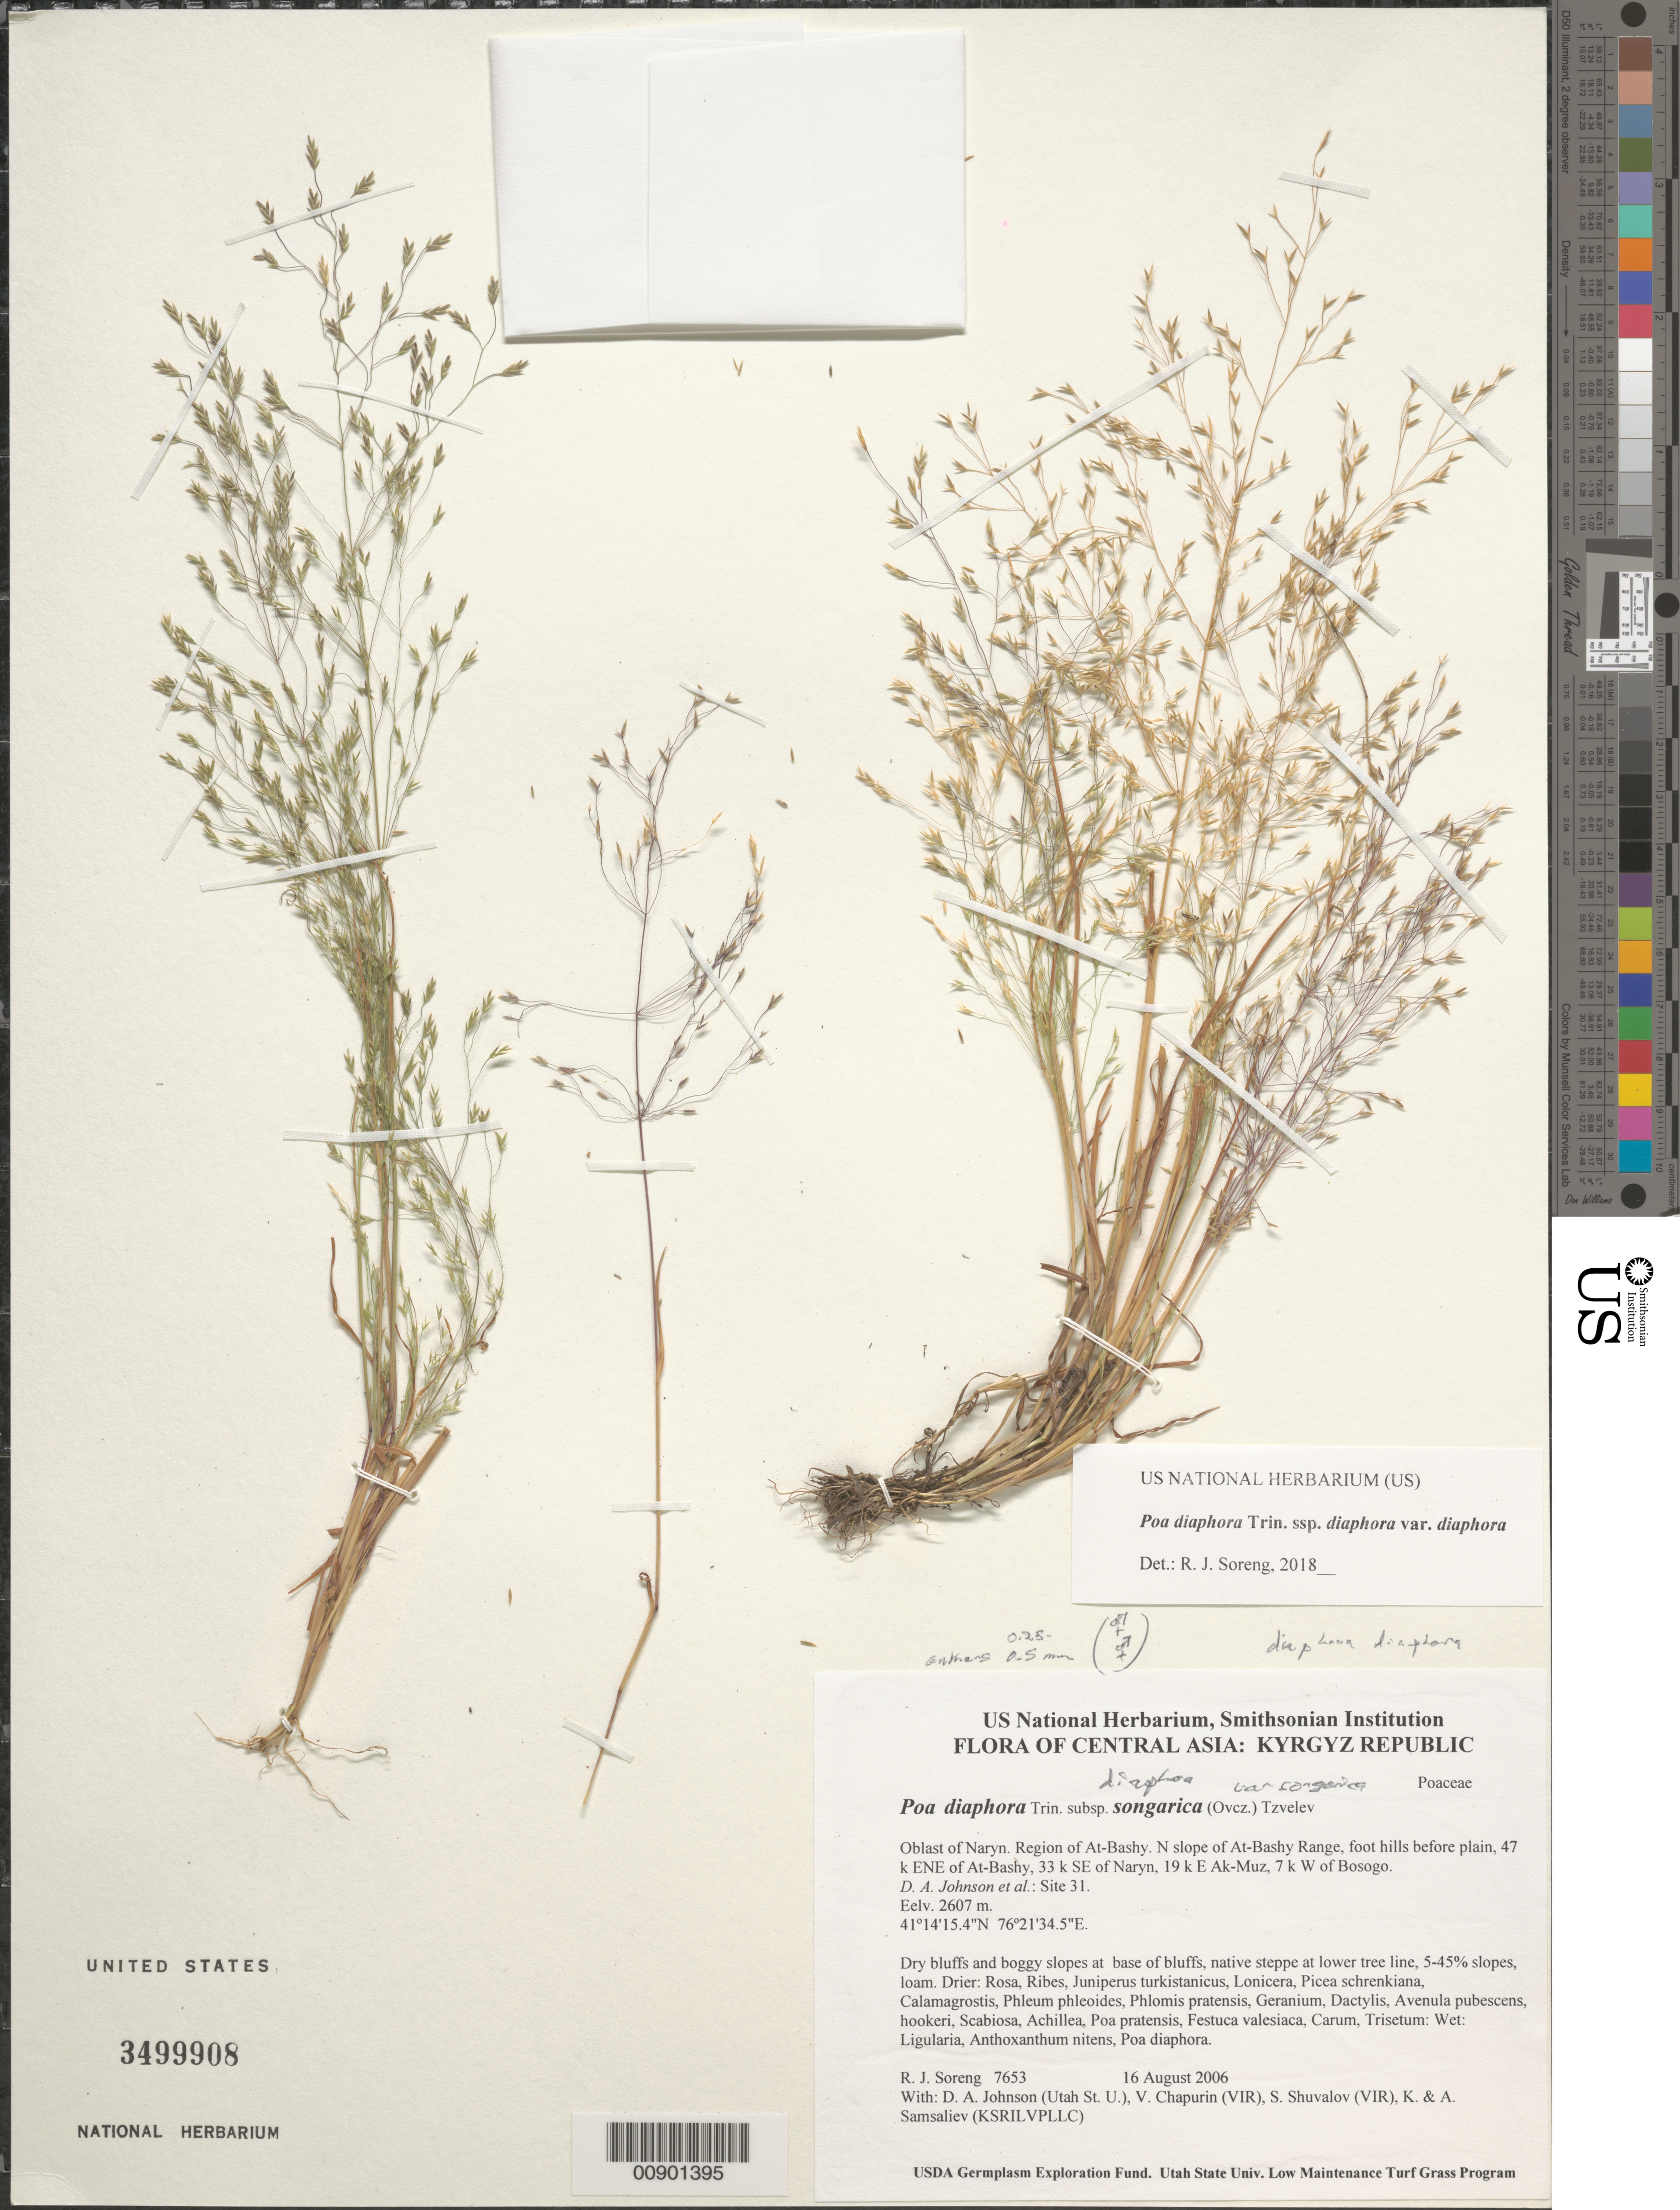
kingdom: Plantae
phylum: Tracheophyta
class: Liliopsida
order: Poales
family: Poaceae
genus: Poa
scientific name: Poa diaphora subsp. diaphora var. songarica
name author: (Schrenk ex Fisch. & C.A. Mey.) Soreng et al.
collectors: R. J. Soreng, D. Johnson, S. Shuvalov, V. Chapurin, K. Samsaliev & A. Samsaliev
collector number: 7653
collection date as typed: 16 Aug 2006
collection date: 2006-08-16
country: Kyrgyzstan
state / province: Naryn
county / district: At-Bashy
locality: N slope of At-Bashy Range, foot hills before plain, 47 km ENE of At-Bashy, 33 km SE of Naryn, 19 km E Ak-Muz, 7 km W of Bosogo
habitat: Dry bluffs and boggy slopes at base of bluffs, native steppe at lower tree line, 5-45% slopes, loam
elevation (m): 2607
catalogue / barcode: US 3499908